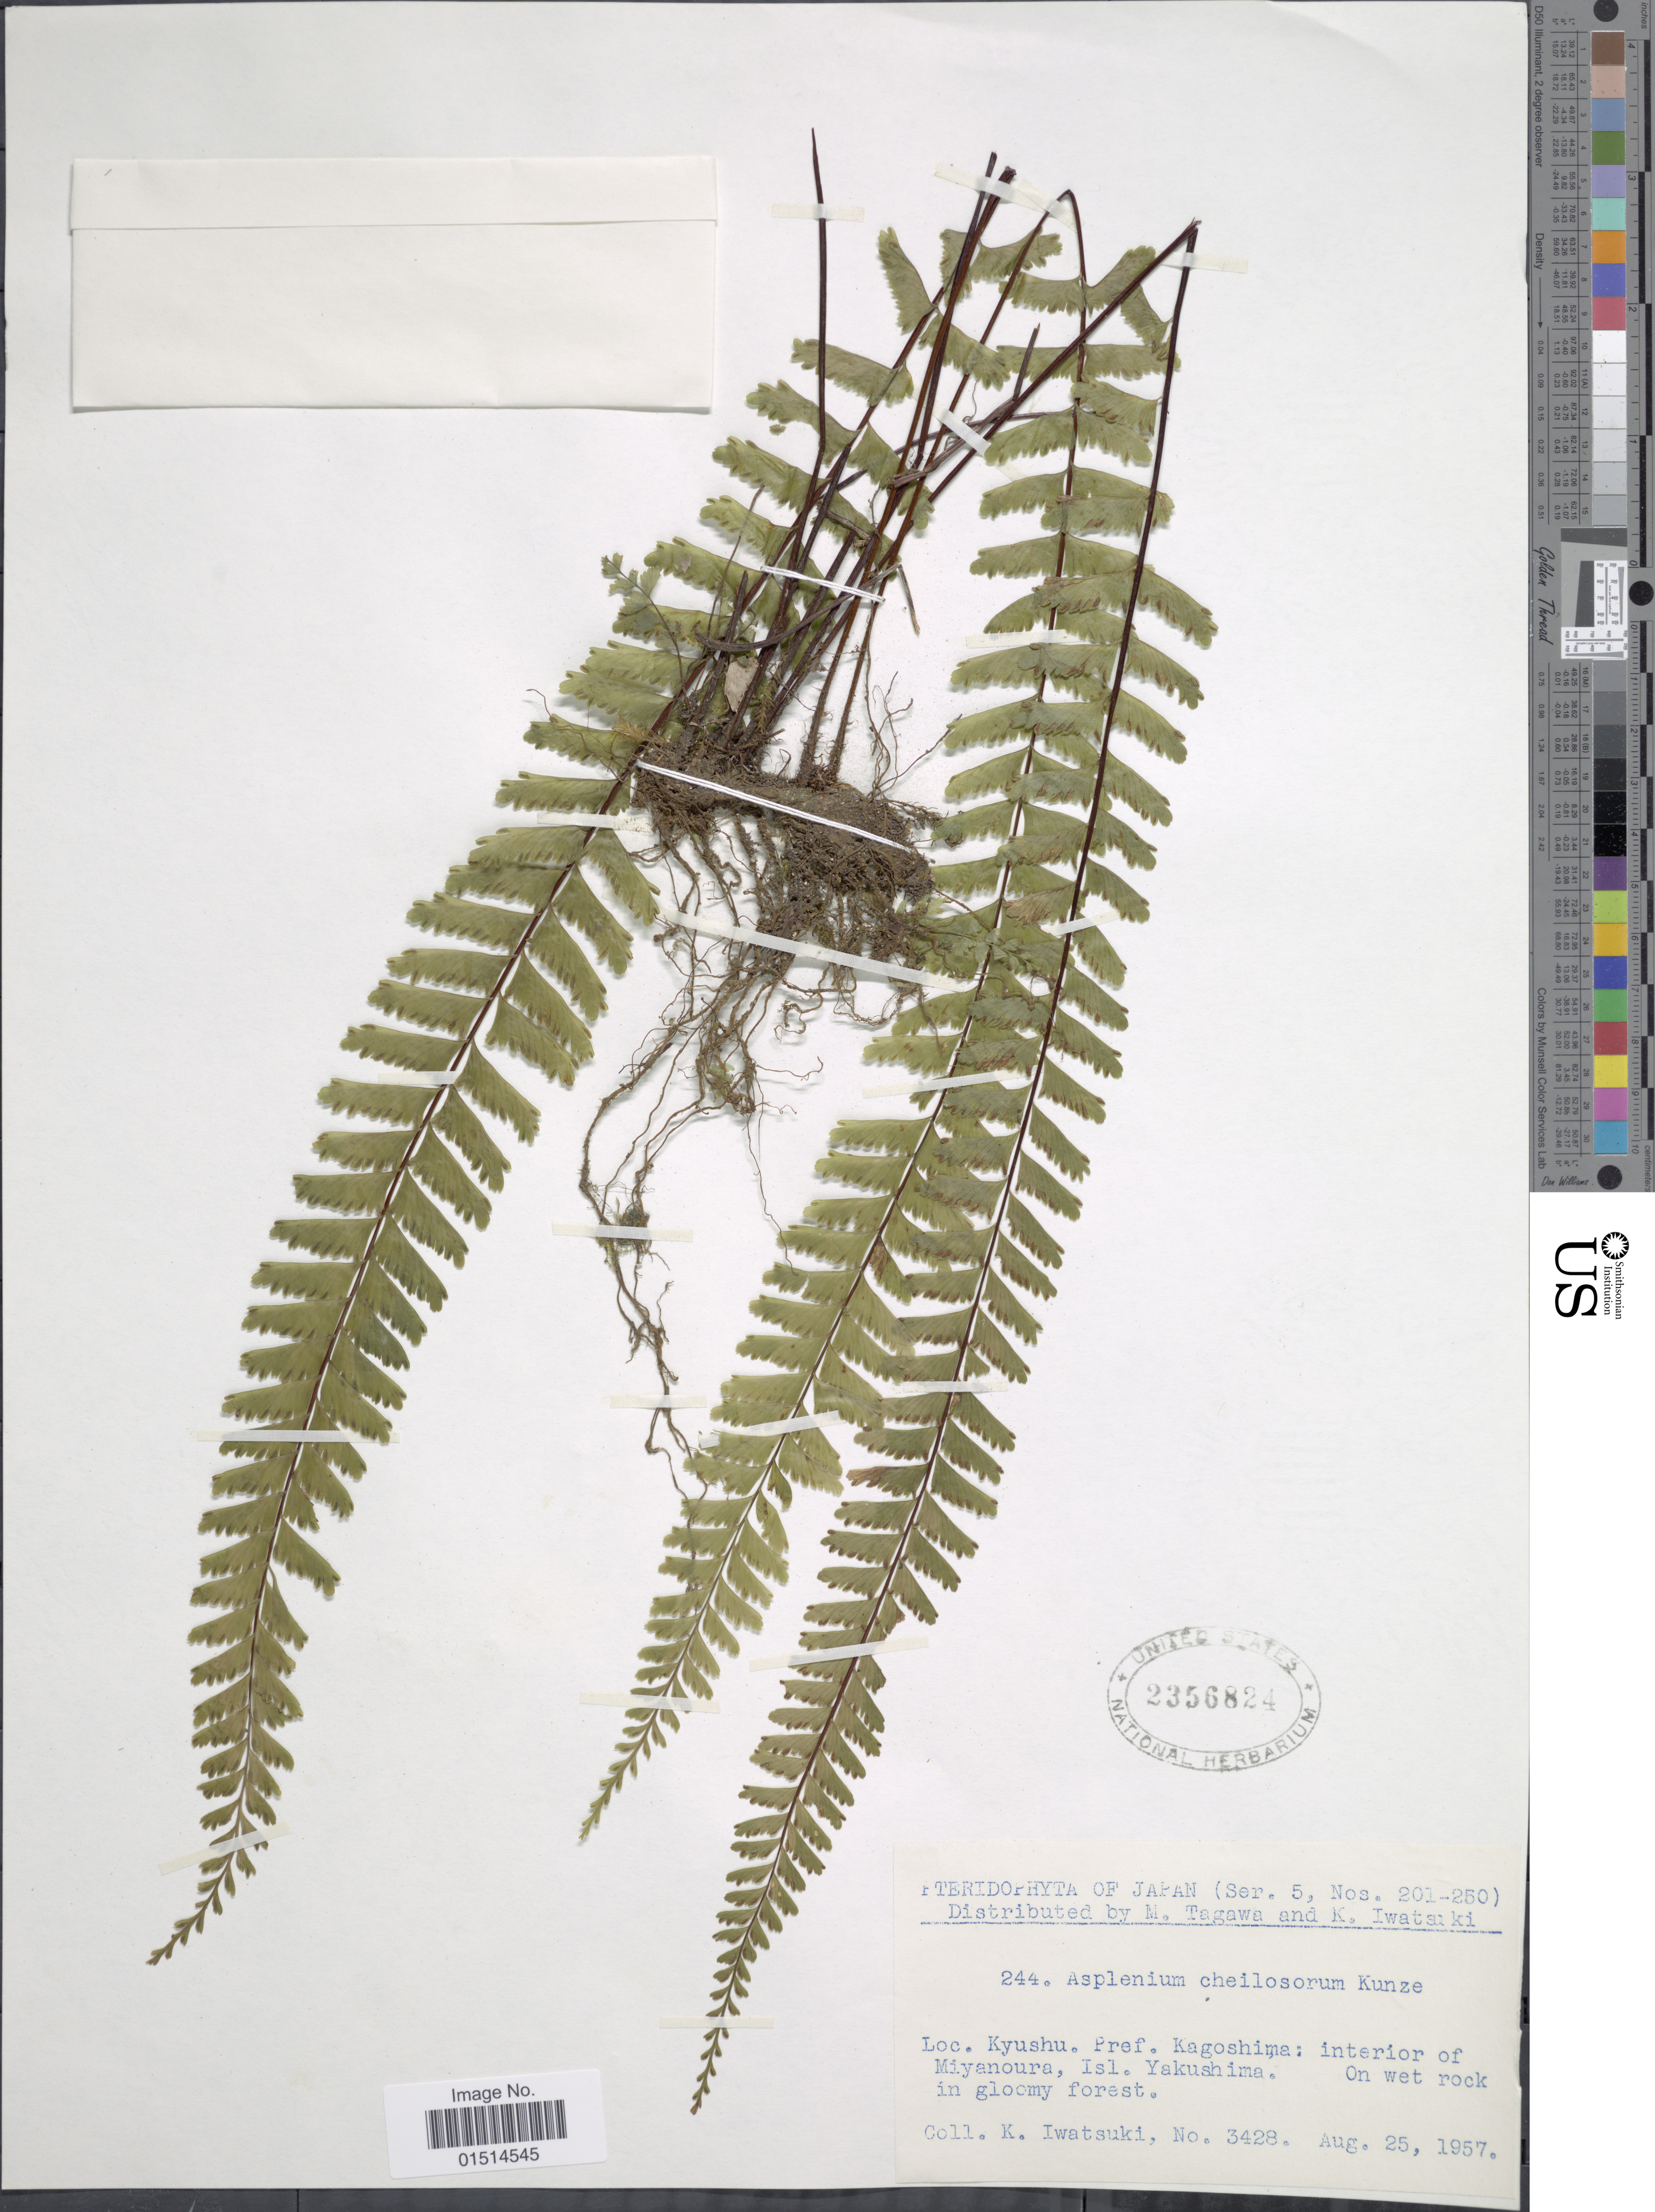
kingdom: Plantae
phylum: Tracheophyta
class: Polypodiopsida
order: Polypodiales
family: Aspleniaceae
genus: Asplenium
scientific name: Asplenium cheilosorum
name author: Kunze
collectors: K. Iwatsuki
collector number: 3428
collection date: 1957-08-25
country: Japan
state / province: Kagosima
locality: Kyushu, Pref. Kagoshima: interior of Miyanoura, Isl. Yakushima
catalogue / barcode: US 2356824